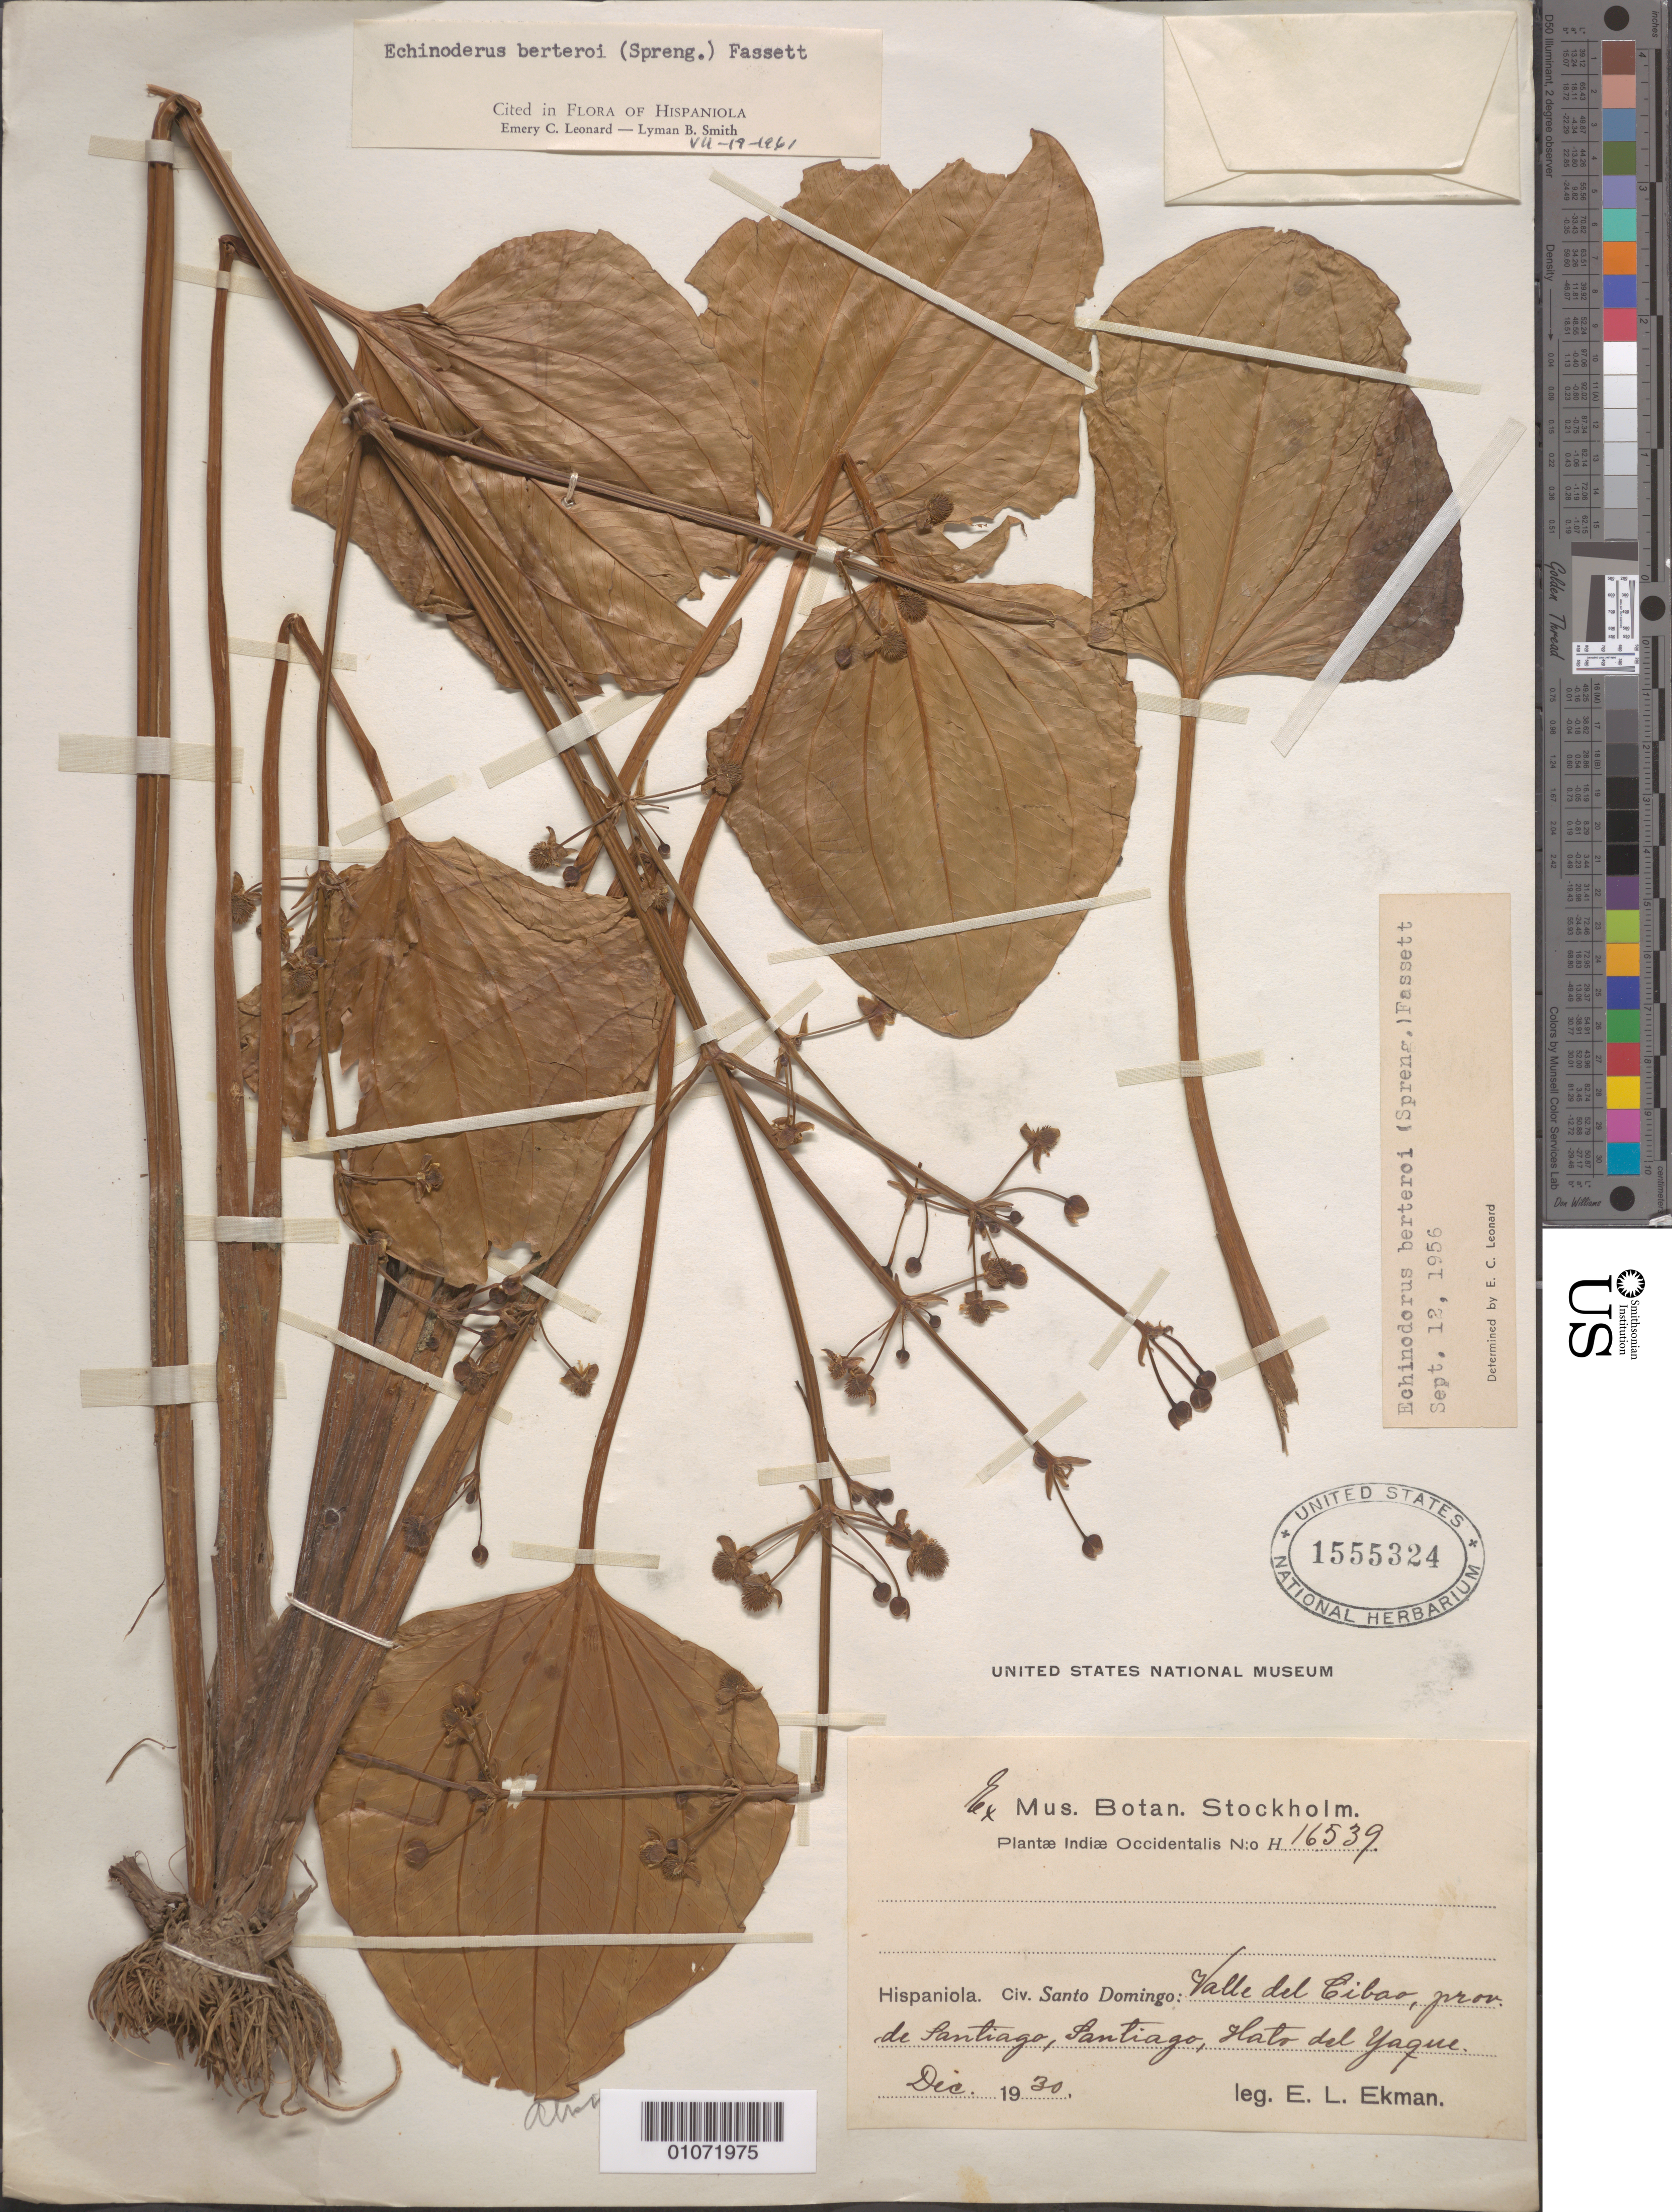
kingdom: Plantae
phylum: Tracheophyta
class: Liliopsida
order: Alismatales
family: Alismataceae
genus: Echinodorus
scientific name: Echinodorus berteroi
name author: (Spreng.) Fassett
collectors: E. L. Ekman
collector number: H 16539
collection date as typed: Dec 1930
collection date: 1930-12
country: Dominican Republic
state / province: Santo Domingo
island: Hispaniola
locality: Valle del Gibar, prov. de Santiago, santiago. State de la Yuque.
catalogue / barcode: US 1555324